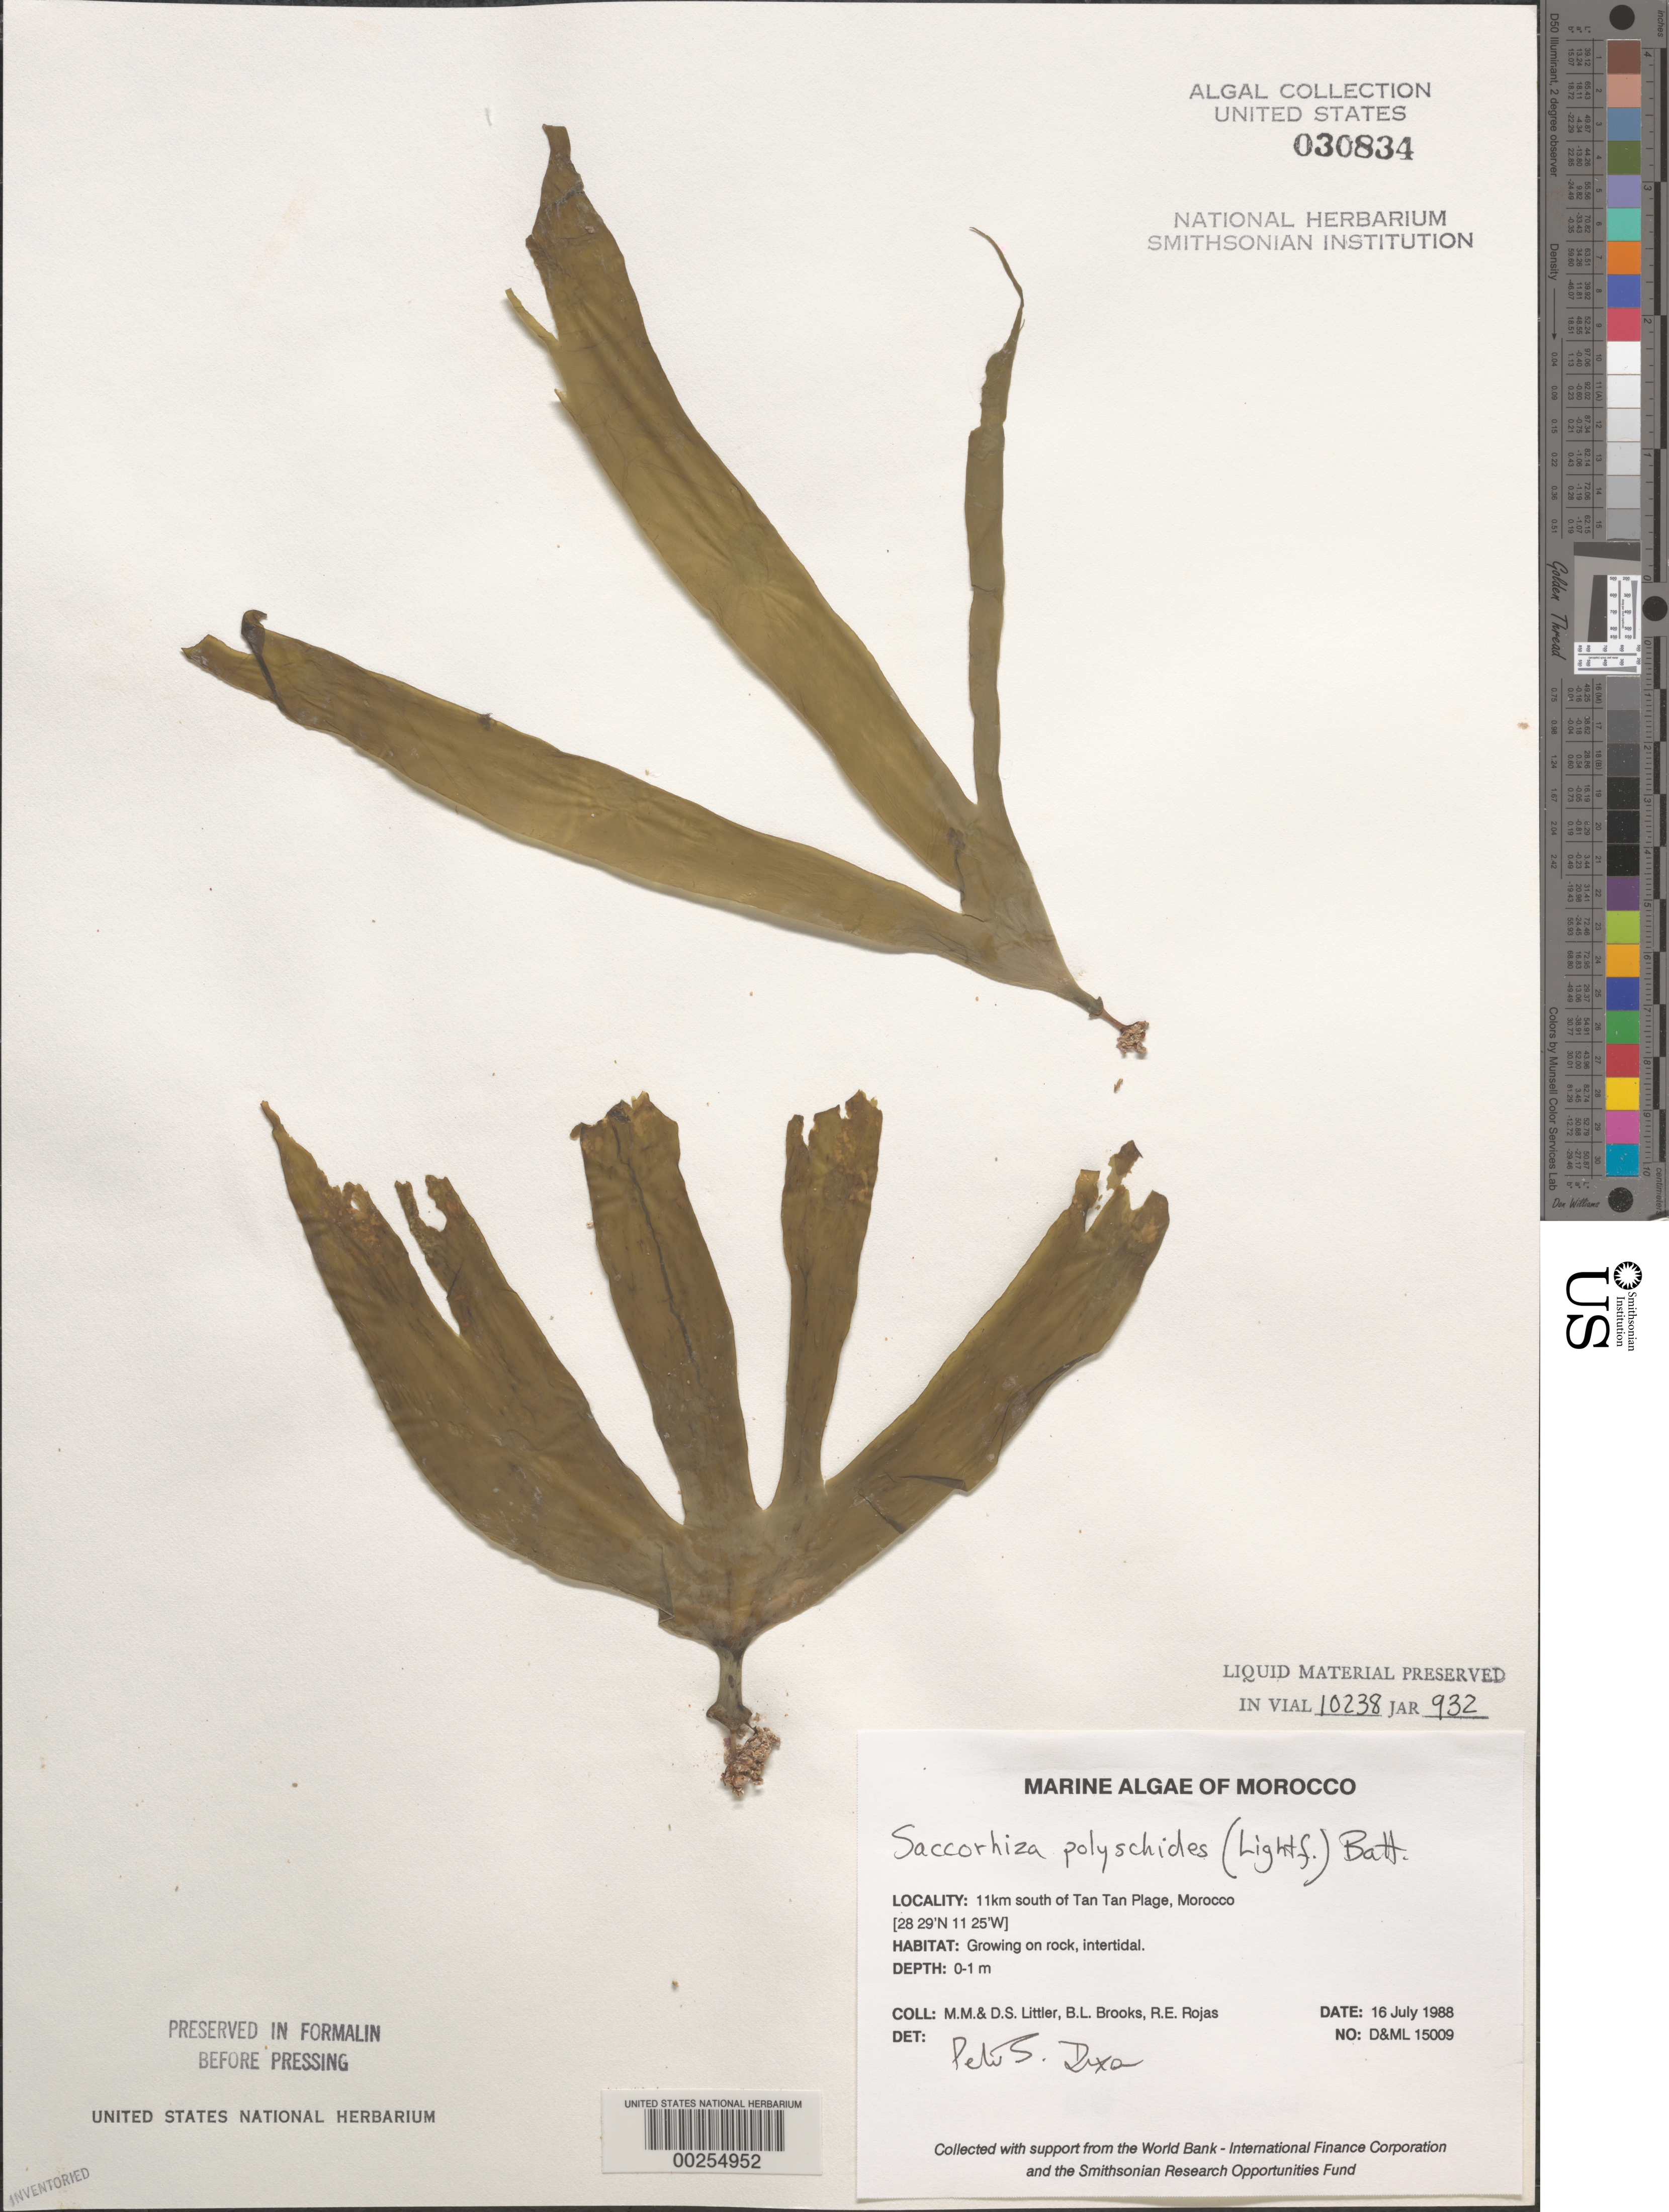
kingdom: Chromista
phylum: Foraminifera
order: Astrorhizida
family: Hyperamminidae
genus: Saccorhiza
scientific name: Saccorhiza polyschides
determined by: Dixon, P. S.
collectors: M. M. Littler, D. S. Littler, B. Brooks & R. Rojas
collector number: D&ML 15009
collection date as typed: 16 Jul 1988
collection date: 1988-07-16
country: Morocco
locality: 1 km south of Tan Tan Plage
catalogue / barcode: US 30834